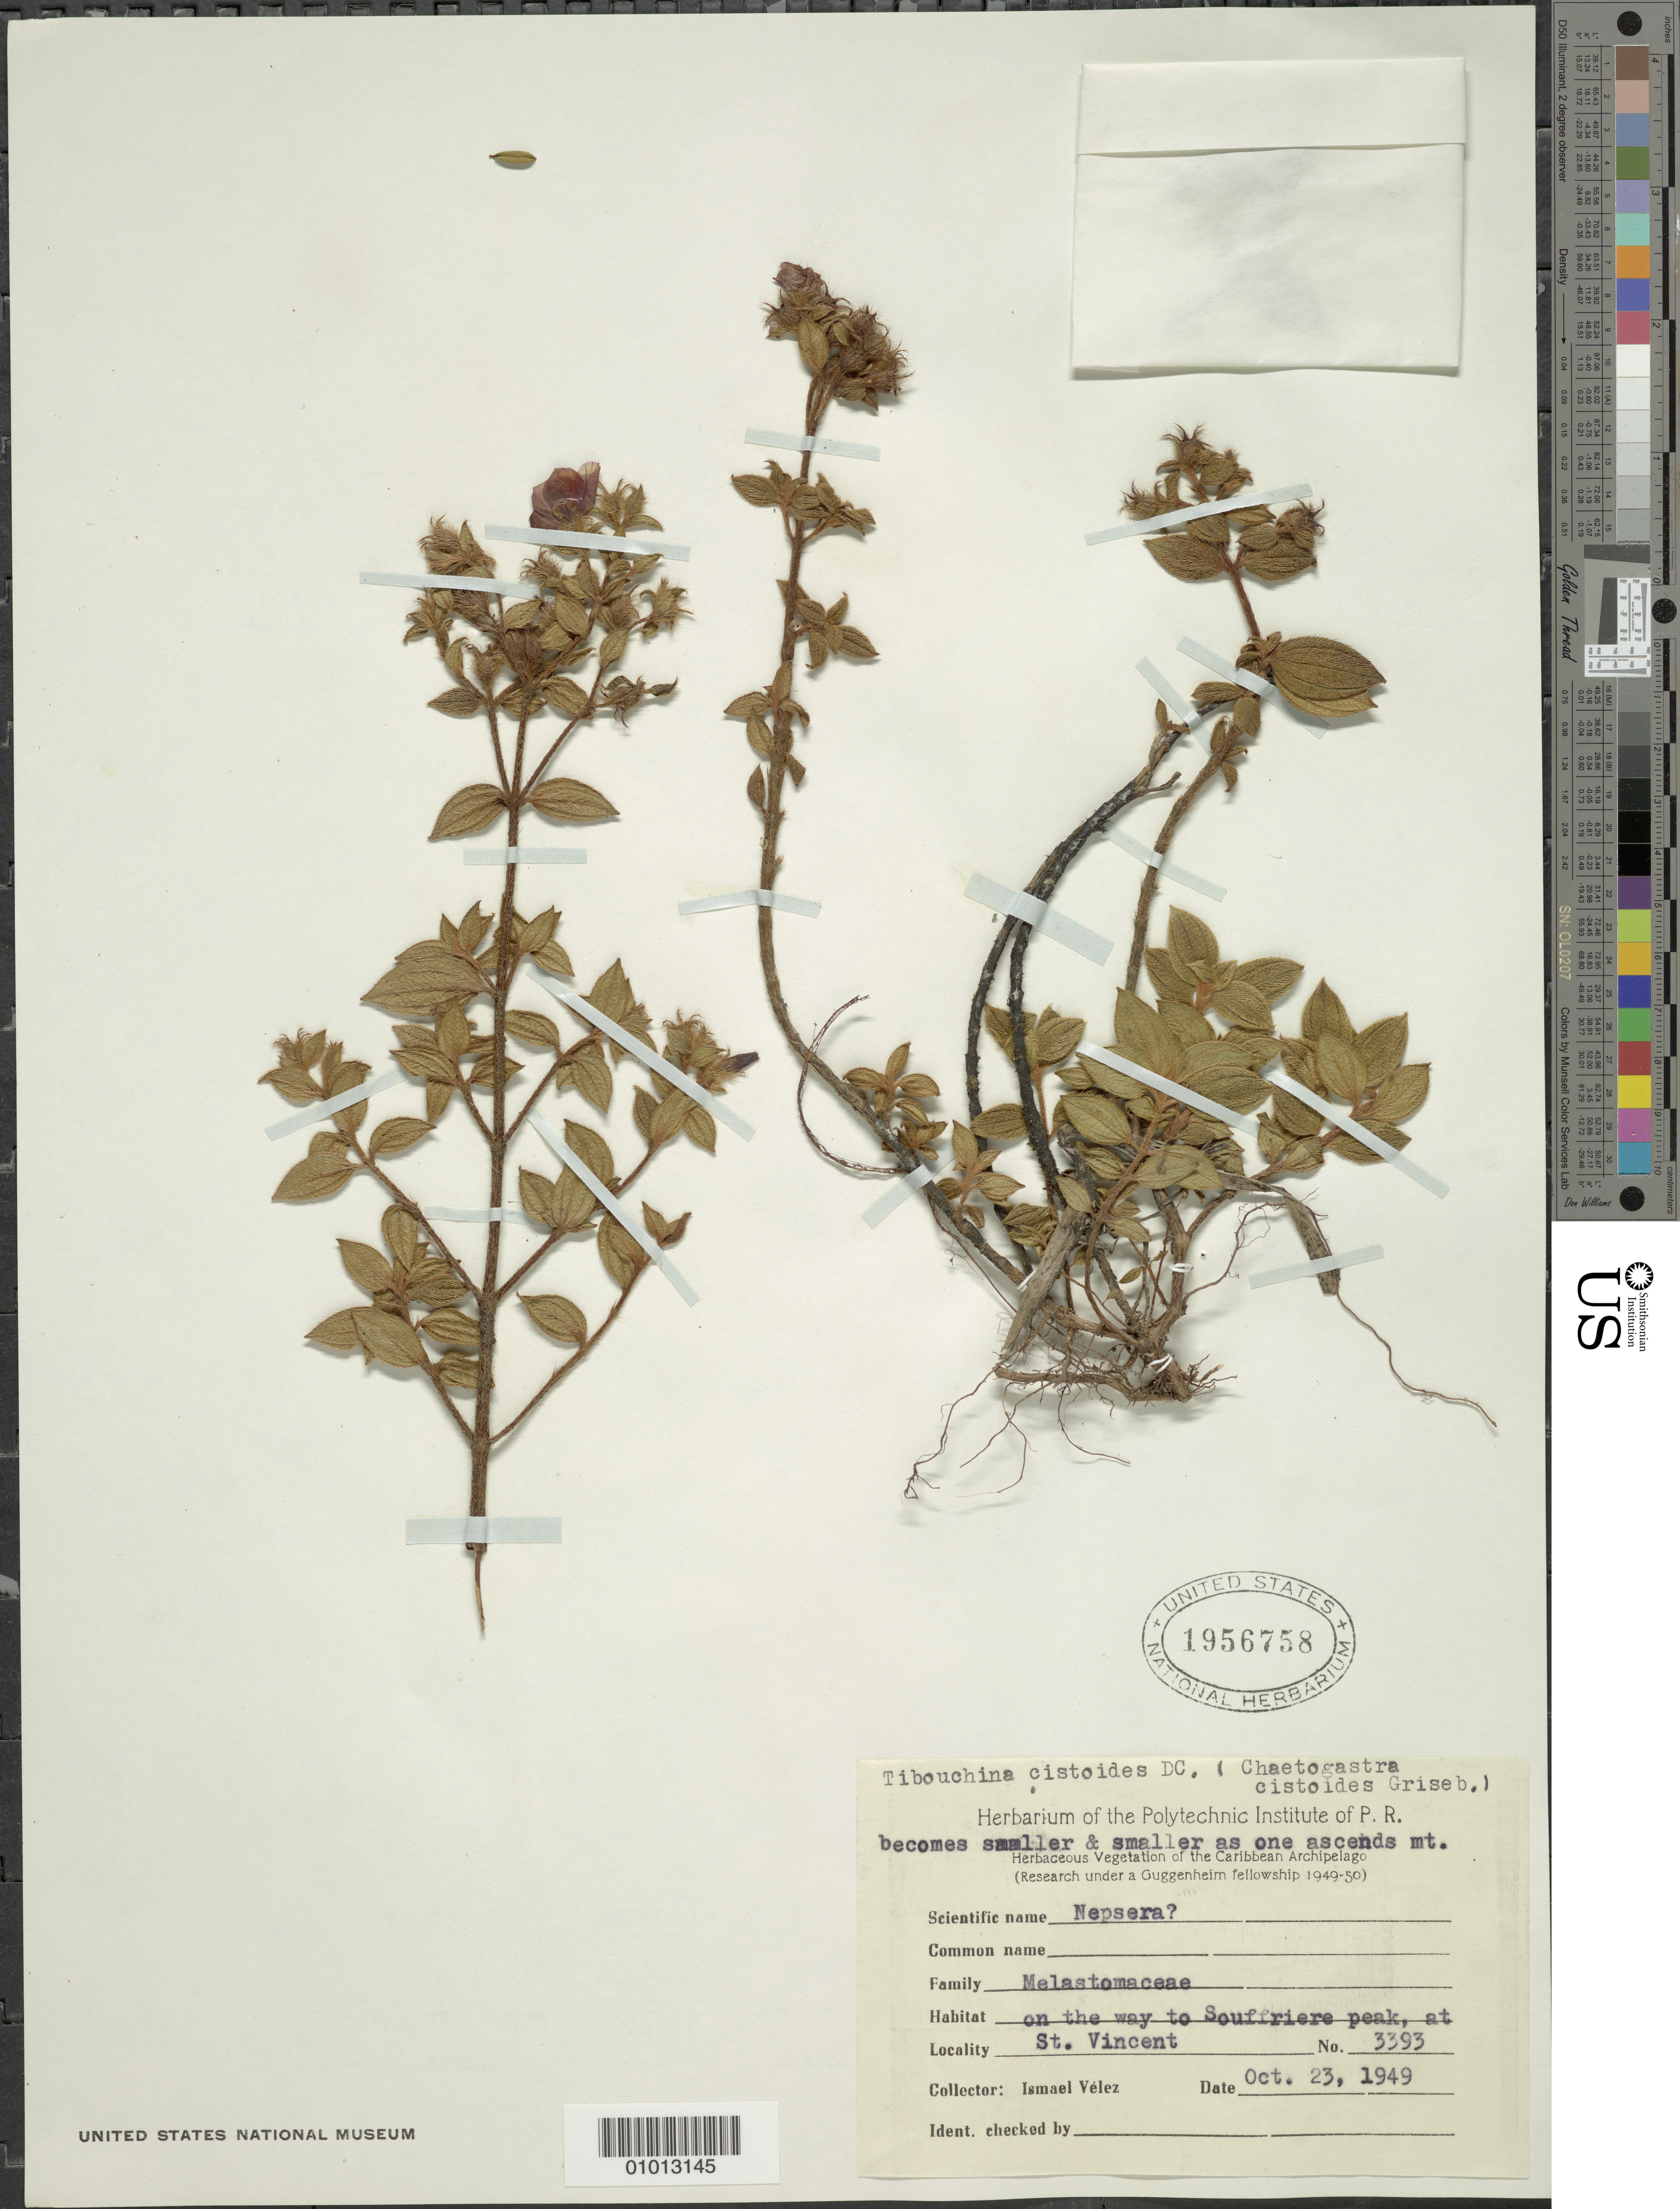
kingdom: Plantae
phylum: Tracheophyta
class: Magnoliopsida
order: Myrtales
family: Melastomataceae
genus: Chaetogastra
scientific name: Chaetogastra cistoides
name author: Griseb.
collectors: I. Velez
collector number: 3393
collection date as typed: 23 Oct 1949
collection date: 1949-10-23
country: St. Vincent - Grenadines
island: St. Vincent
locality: Toward Souffriere Peak, at St. Vicent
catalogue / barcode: US 1956758